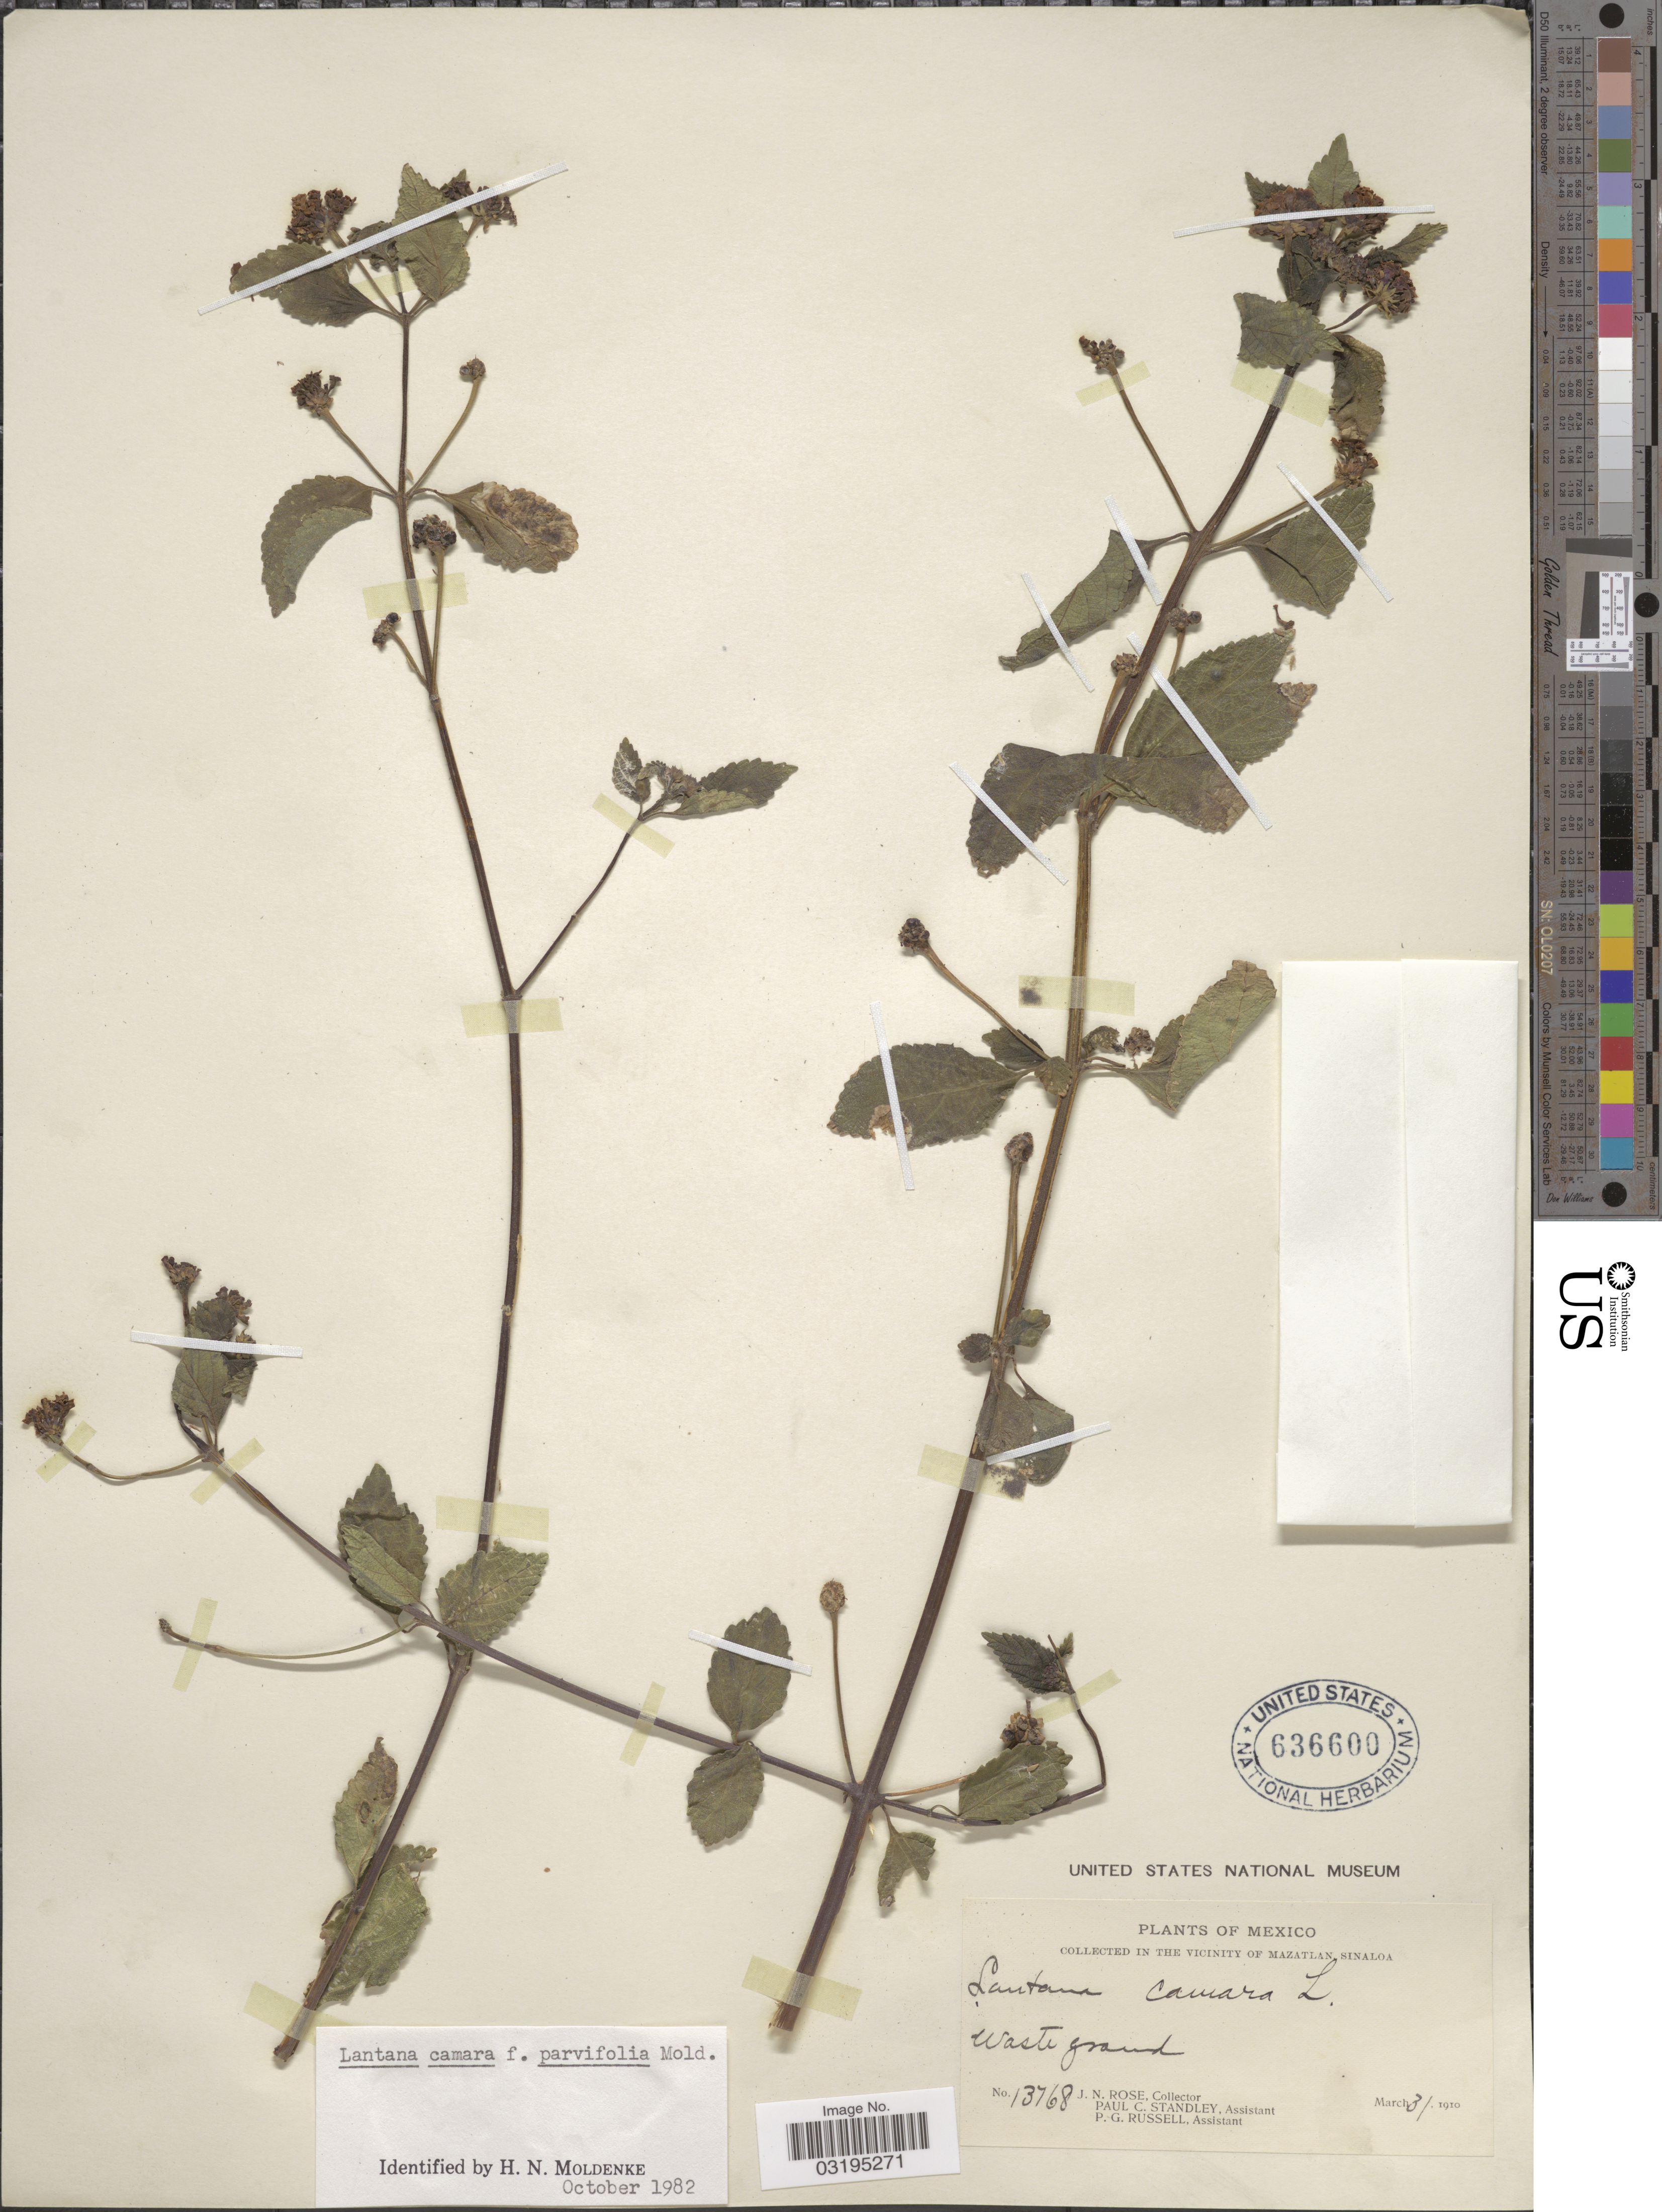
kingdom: Plantae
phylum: Tracheophyta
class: Magnoliopsida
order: Lamiales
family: Verbenaceae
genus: Lantana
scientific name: Lantana camara f. parvifolia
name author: Moldenke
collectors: J. N. Rose, P. C. Standley & P. G. Russell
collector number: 13768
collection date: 1910-03-31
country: Mexico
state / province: Sinaloa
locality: Vicinity of Mazatlan. Waste ground.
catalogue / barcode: US 636600